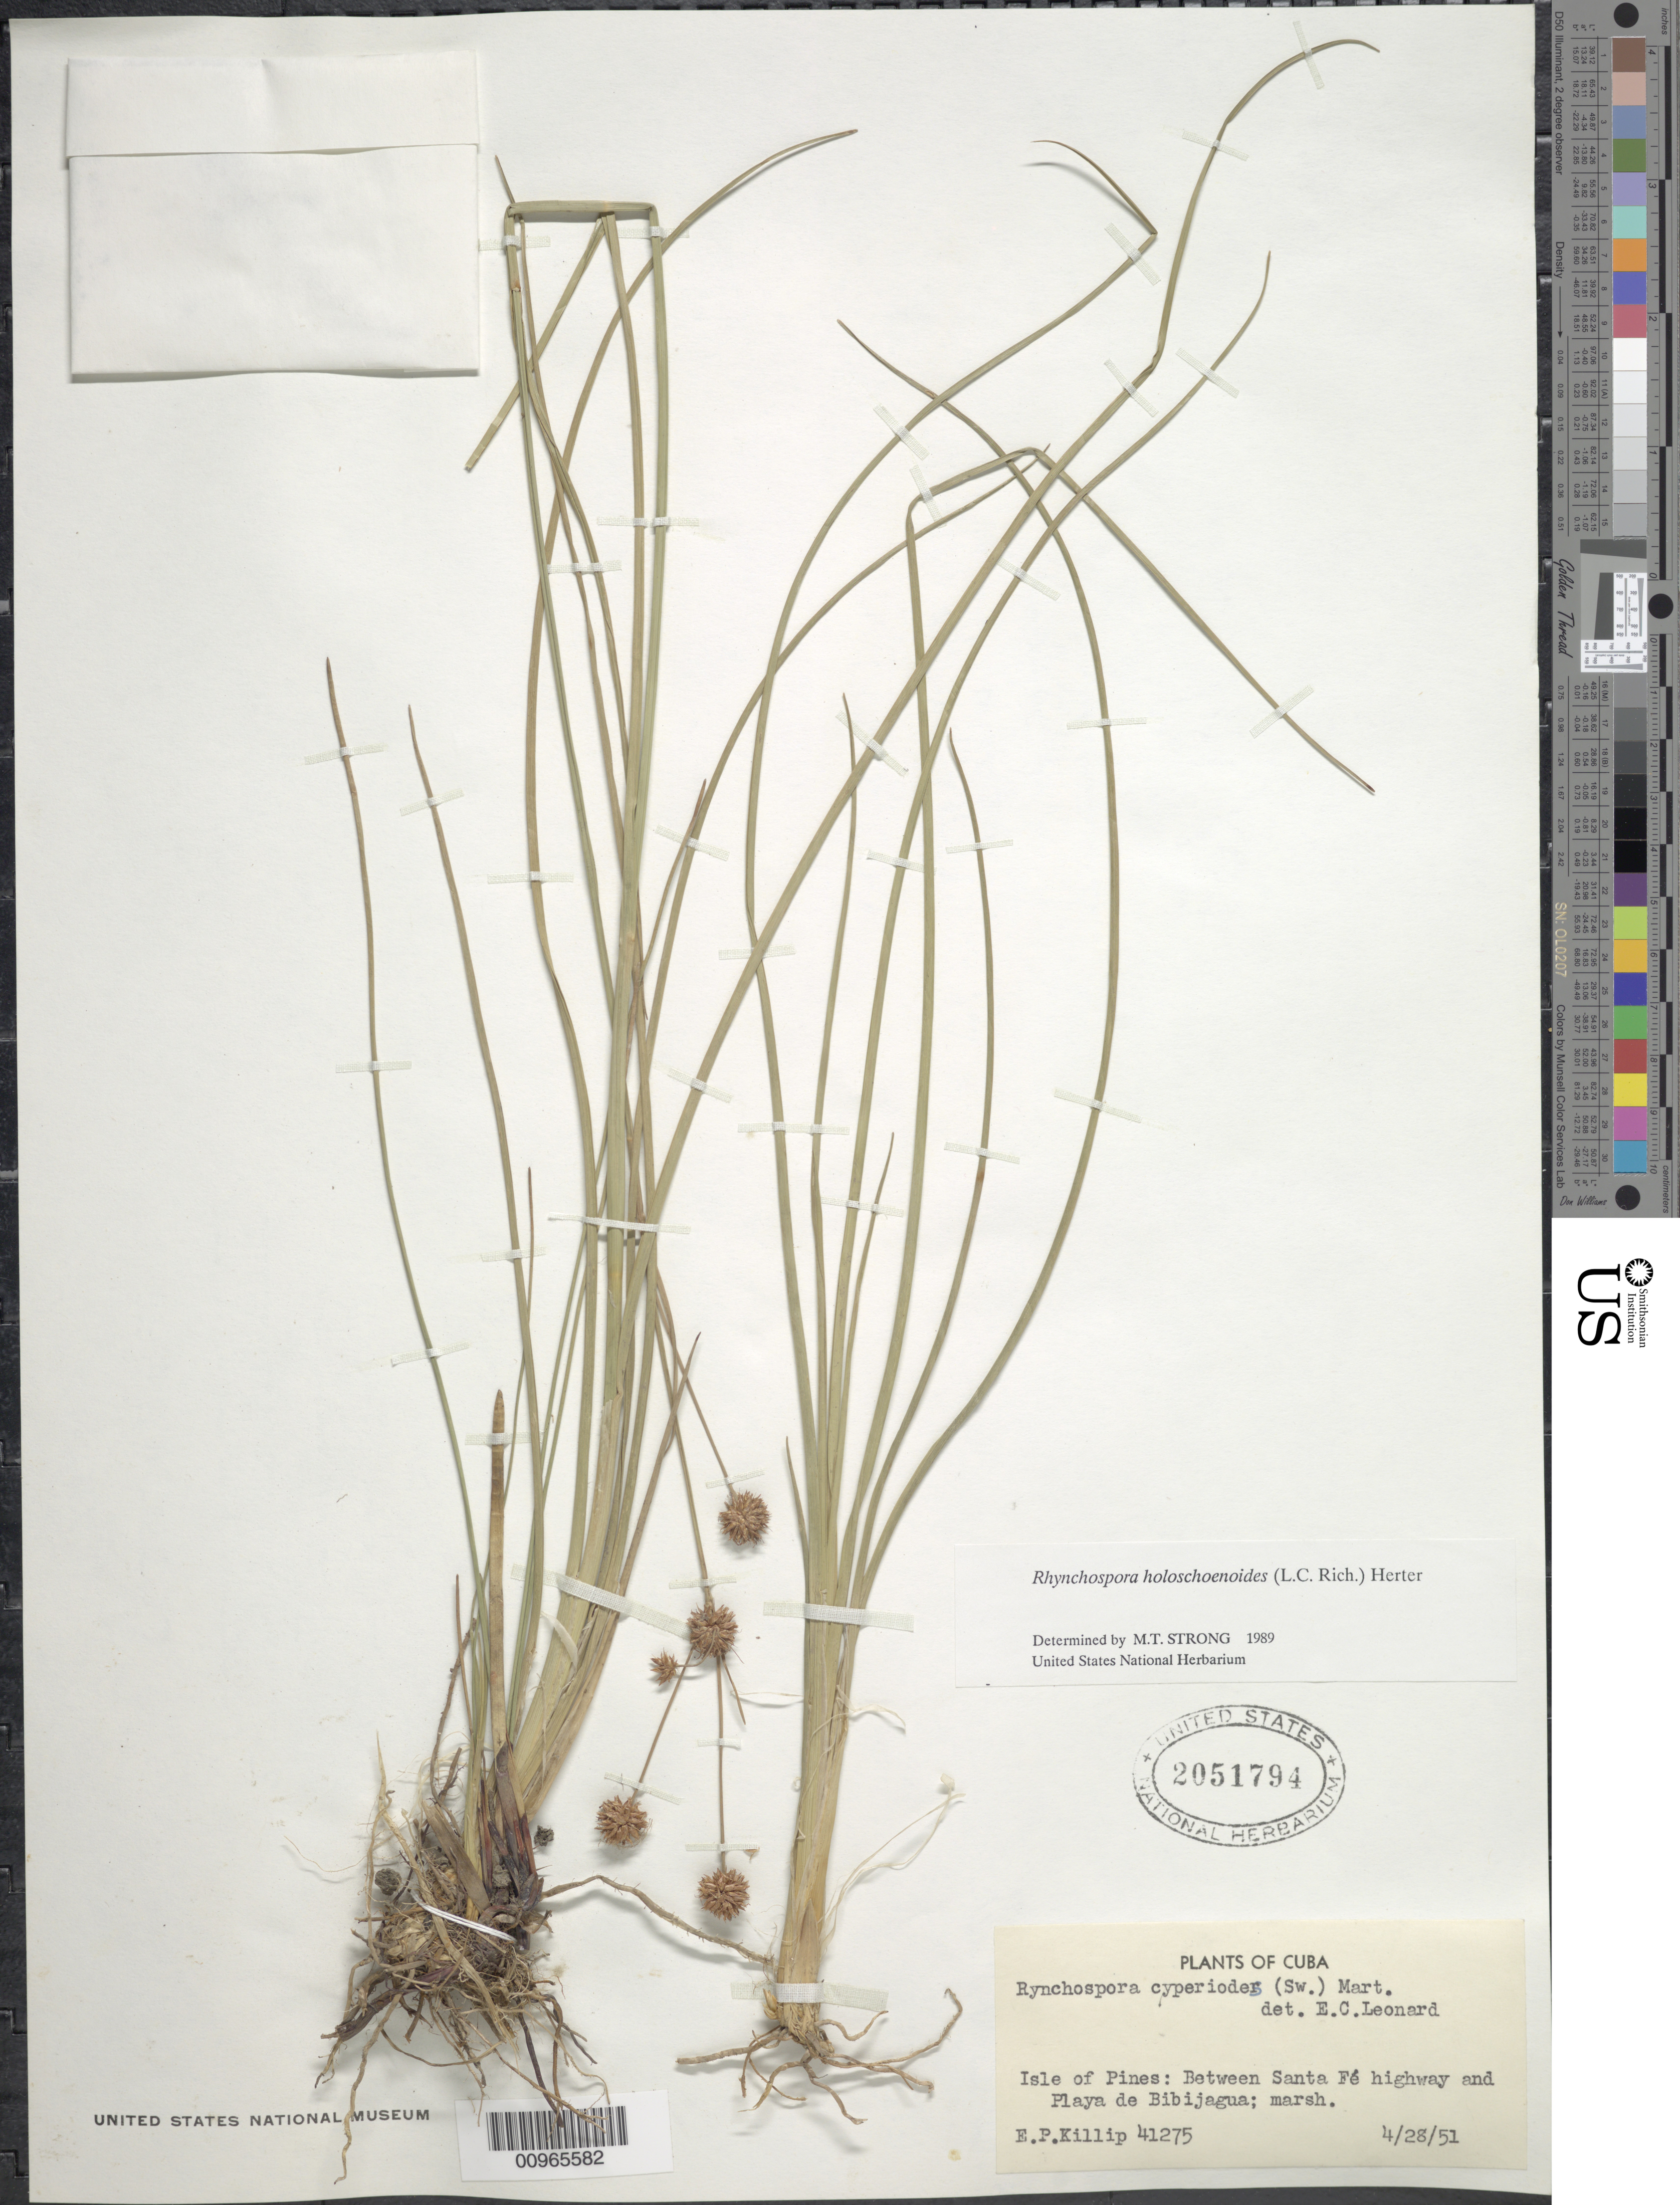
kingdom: Plantae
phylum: Tracheophyta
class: Liliopsida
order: Poales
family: Cyperaceae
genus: Rhynchospora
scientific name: Rhynchospora holoschoenoides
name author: (Rich.) Herter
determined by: Strong, M. T., (US), Smithsonian Institution - National Museum of Natural History (UNITED STATES)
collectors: E. P. Killip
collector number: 41275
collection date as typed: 28 Apr 1951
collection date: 1951-04-28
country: Cuba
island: Isla de la Juventud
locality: Isle of Pines, between Santa Fé highway and Playa de Bibijagua, marsh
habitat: Marsh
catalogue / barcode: US 2051794